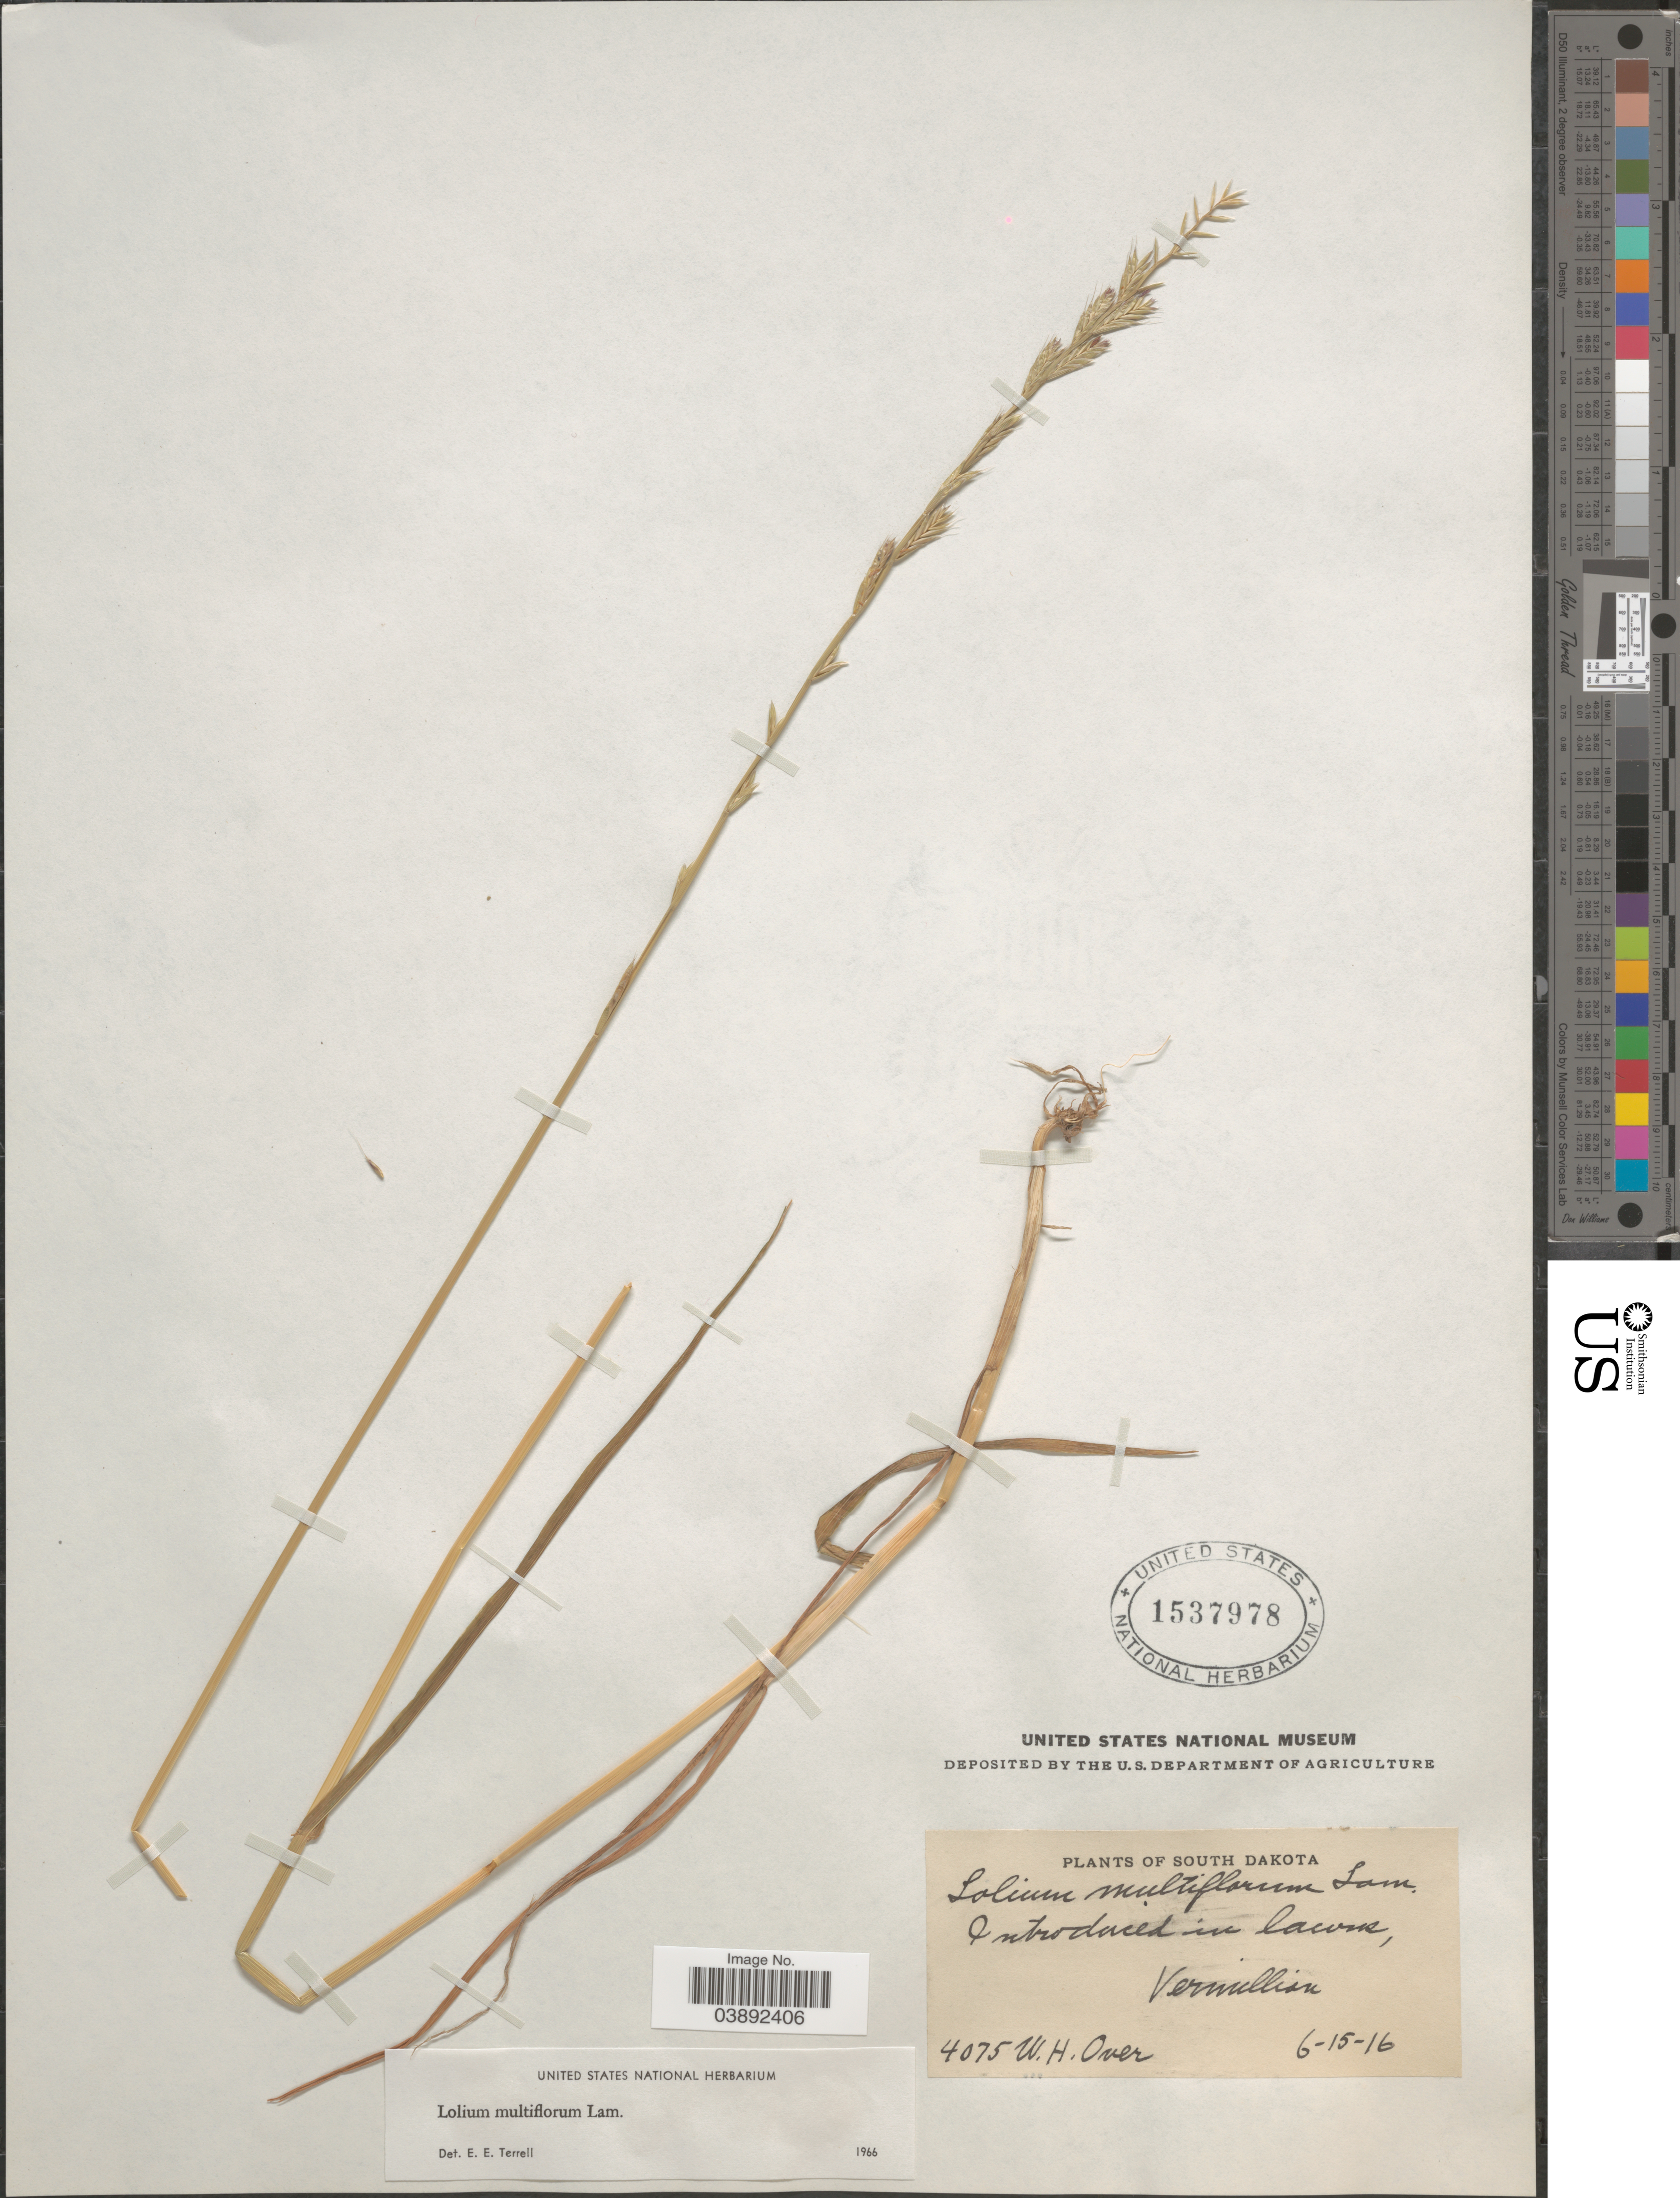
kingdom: Plantae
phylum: Tracheophyta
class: Liliopsida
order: Poales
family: Poaceae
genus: Lolium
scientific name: Lolium multiflorum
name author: Lam.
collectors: W. Over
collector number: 4075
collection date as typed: Transcribed d/m/y: 15/6/16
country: United States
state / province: South Dakota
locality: Vermillion.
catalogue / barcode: US 1537978